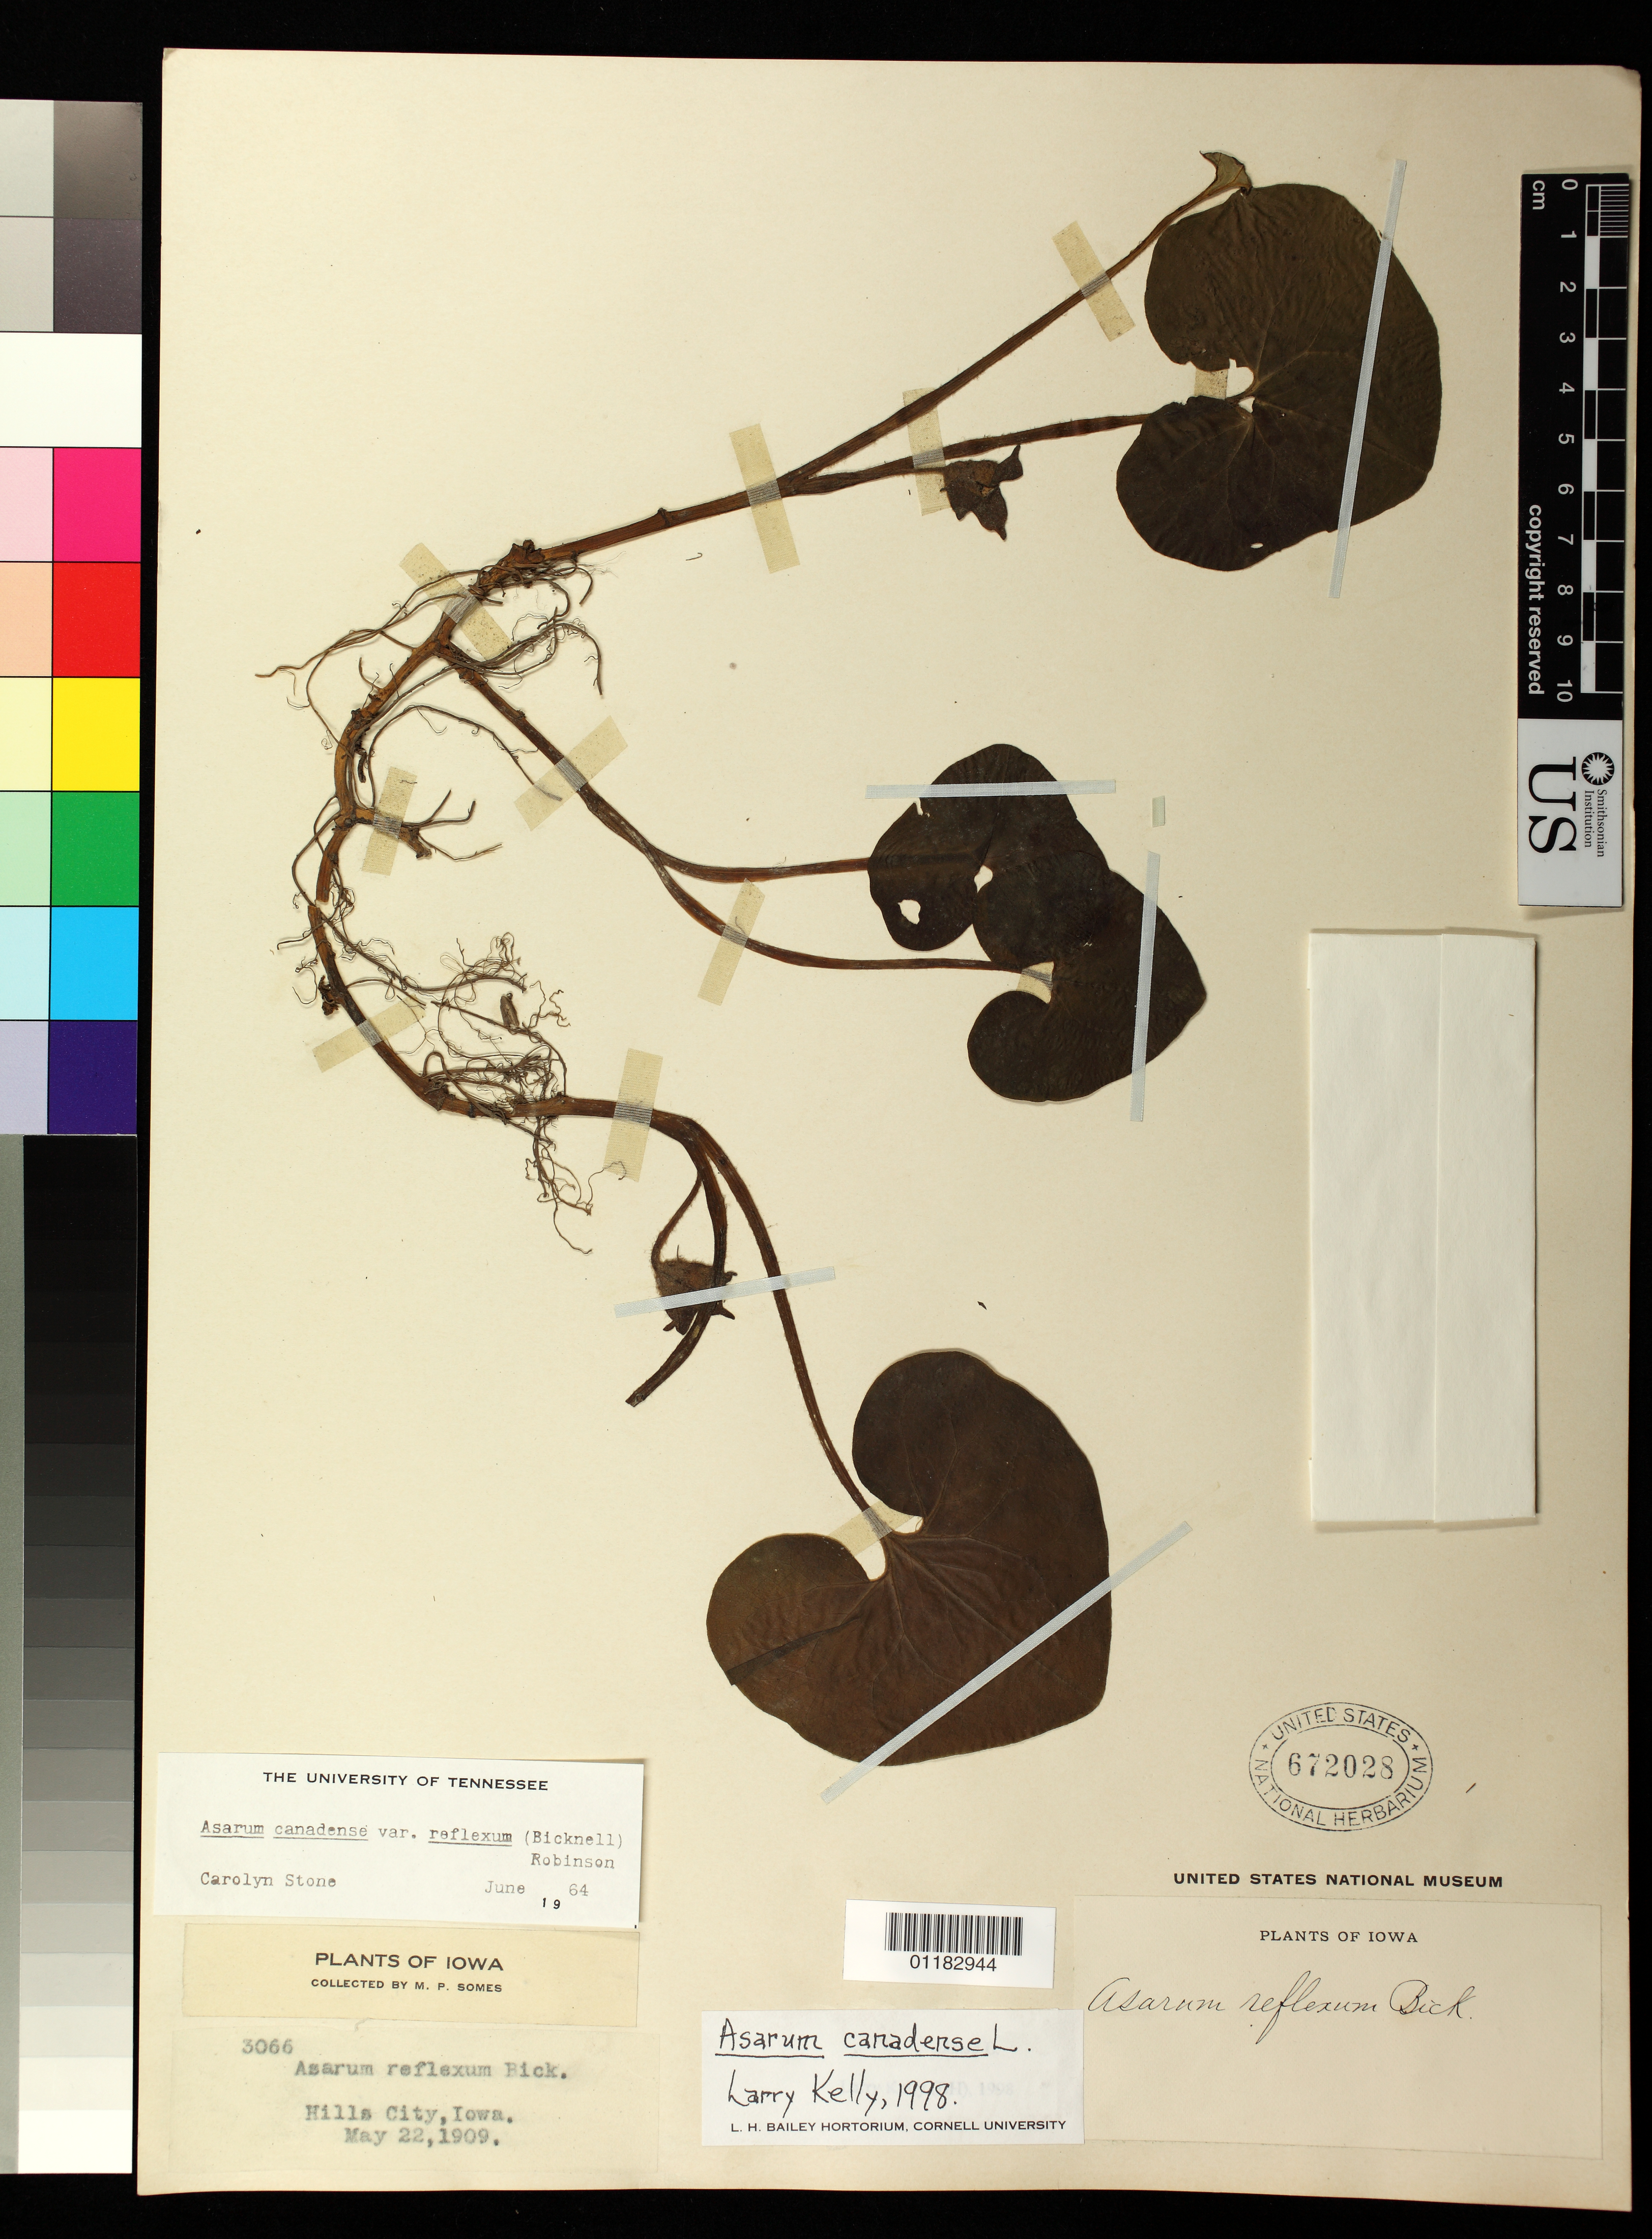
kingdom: Plantae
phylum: Tracheophyta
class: Magnoliopsida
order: Piperales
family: Aristolochiaceae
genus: Asarum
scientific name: Asarum canadense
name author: L.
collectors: M. Somes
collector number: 3066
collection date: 1909-05-22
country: United States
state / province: Iowa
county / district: Johnson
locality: Hills City, Johnson County.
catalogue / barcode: US 672028